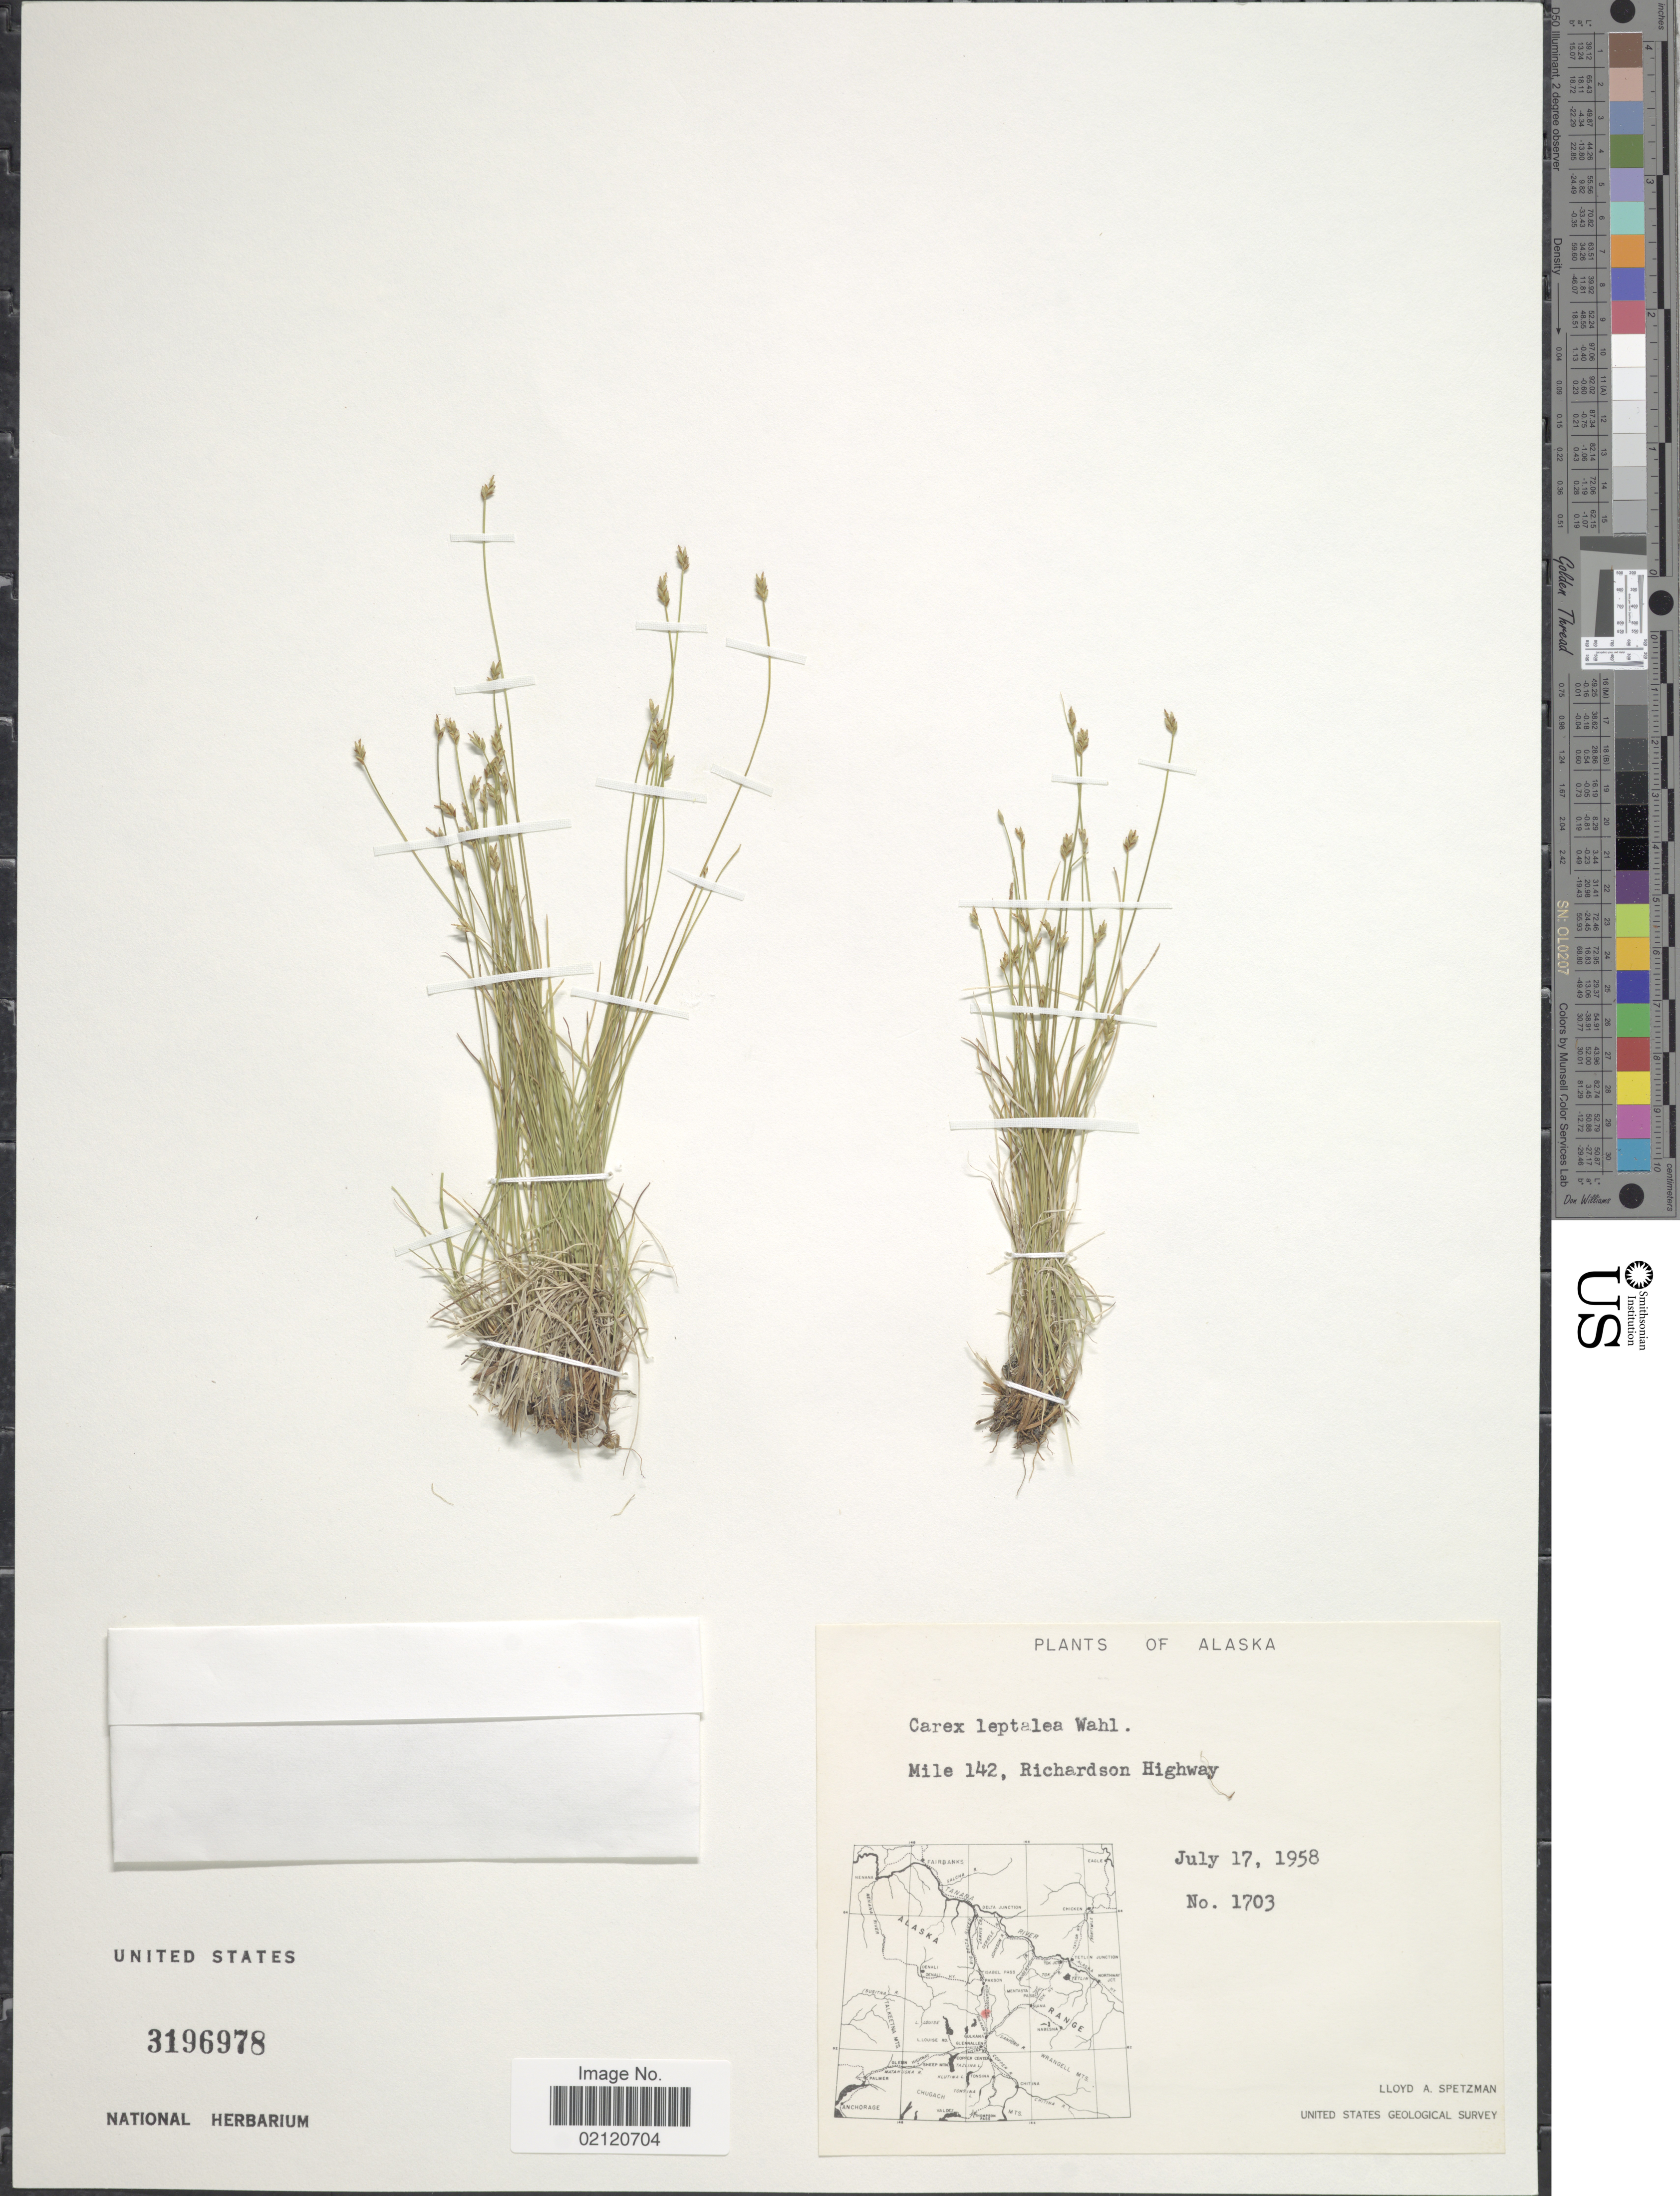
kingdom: Plantae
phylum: Tracheophyta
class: Liliopsida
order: Poales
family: Cyperaceae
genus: Carex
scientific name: Carex leptalea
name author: Wahlenb.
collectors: L. Spetzman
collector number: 1703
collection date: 1958-07-17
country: United States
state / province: Alaska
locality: Mile 142, Richardson Highway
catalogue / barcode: US 3196978